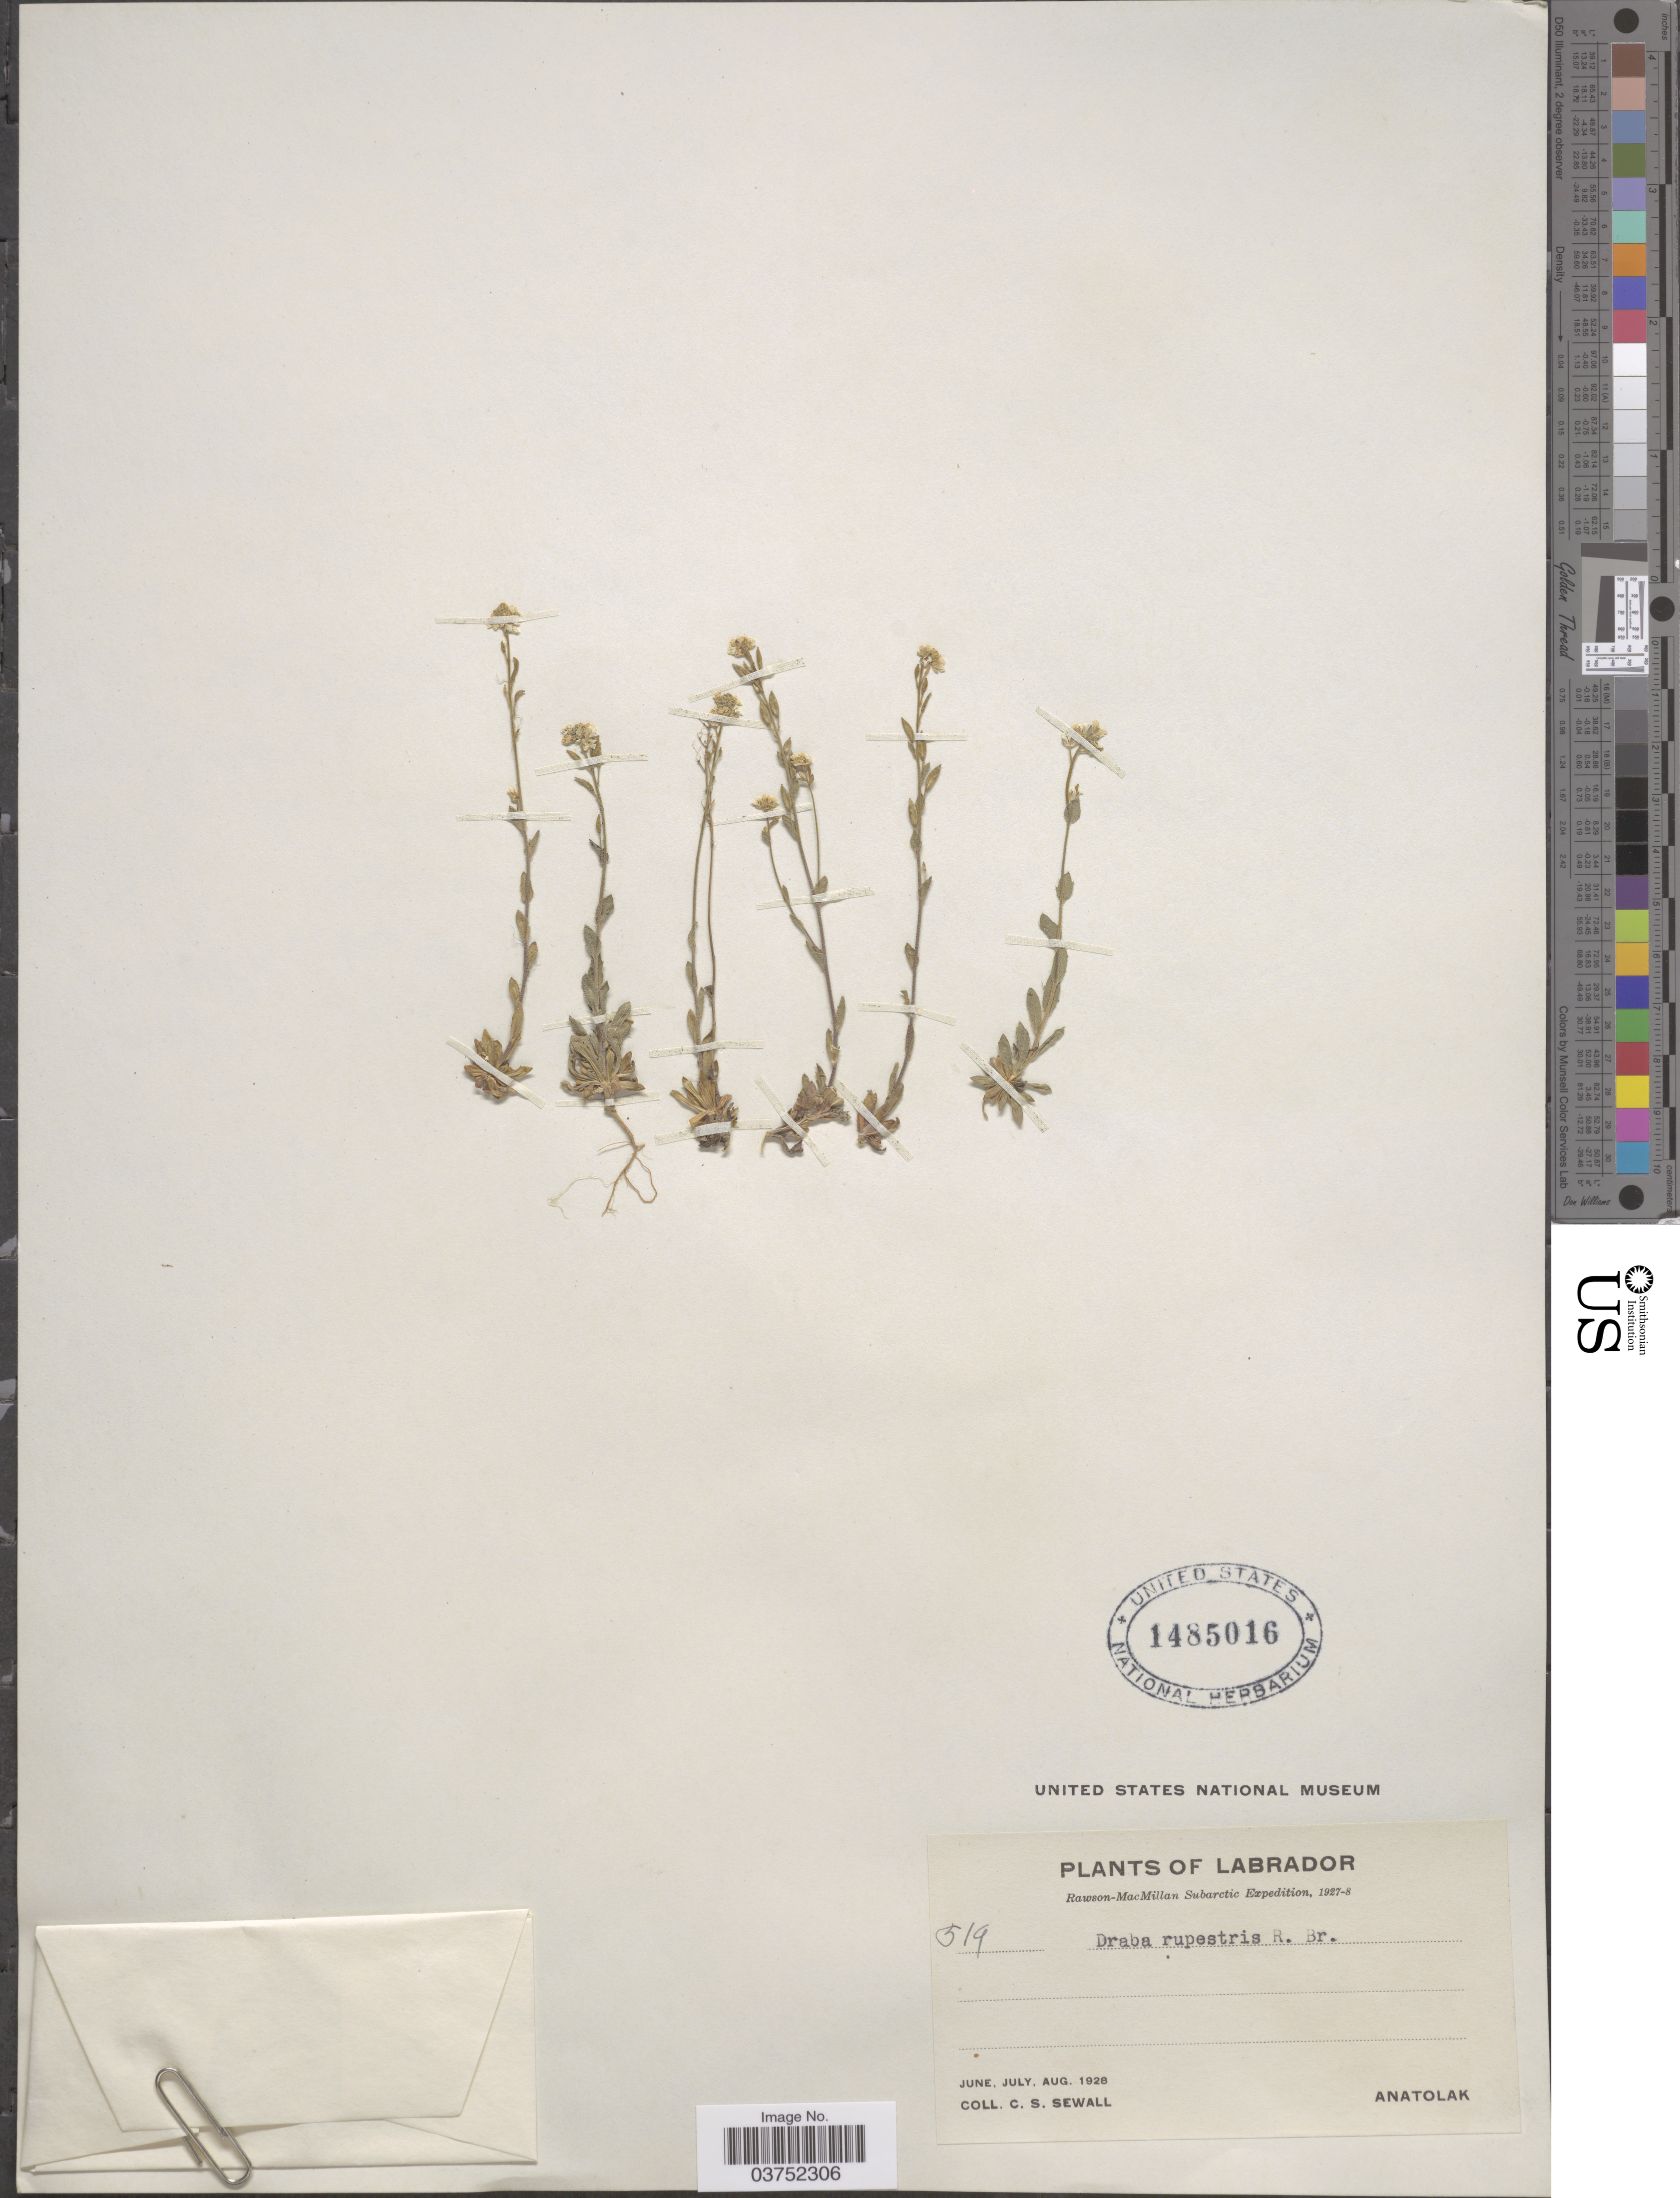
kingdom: Plantae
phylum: Tracheophyta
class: Magnoliopsida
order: Brassicales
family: Brassicaceae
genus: Draba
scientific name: Draba rupestris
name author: W.T. Aiton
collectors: C. Sewall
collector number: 519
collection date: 1928-06/1928-08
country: Canada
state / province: Newfoundland and Labrador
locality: Anatolak. Labrador.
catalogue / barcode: US 1485016